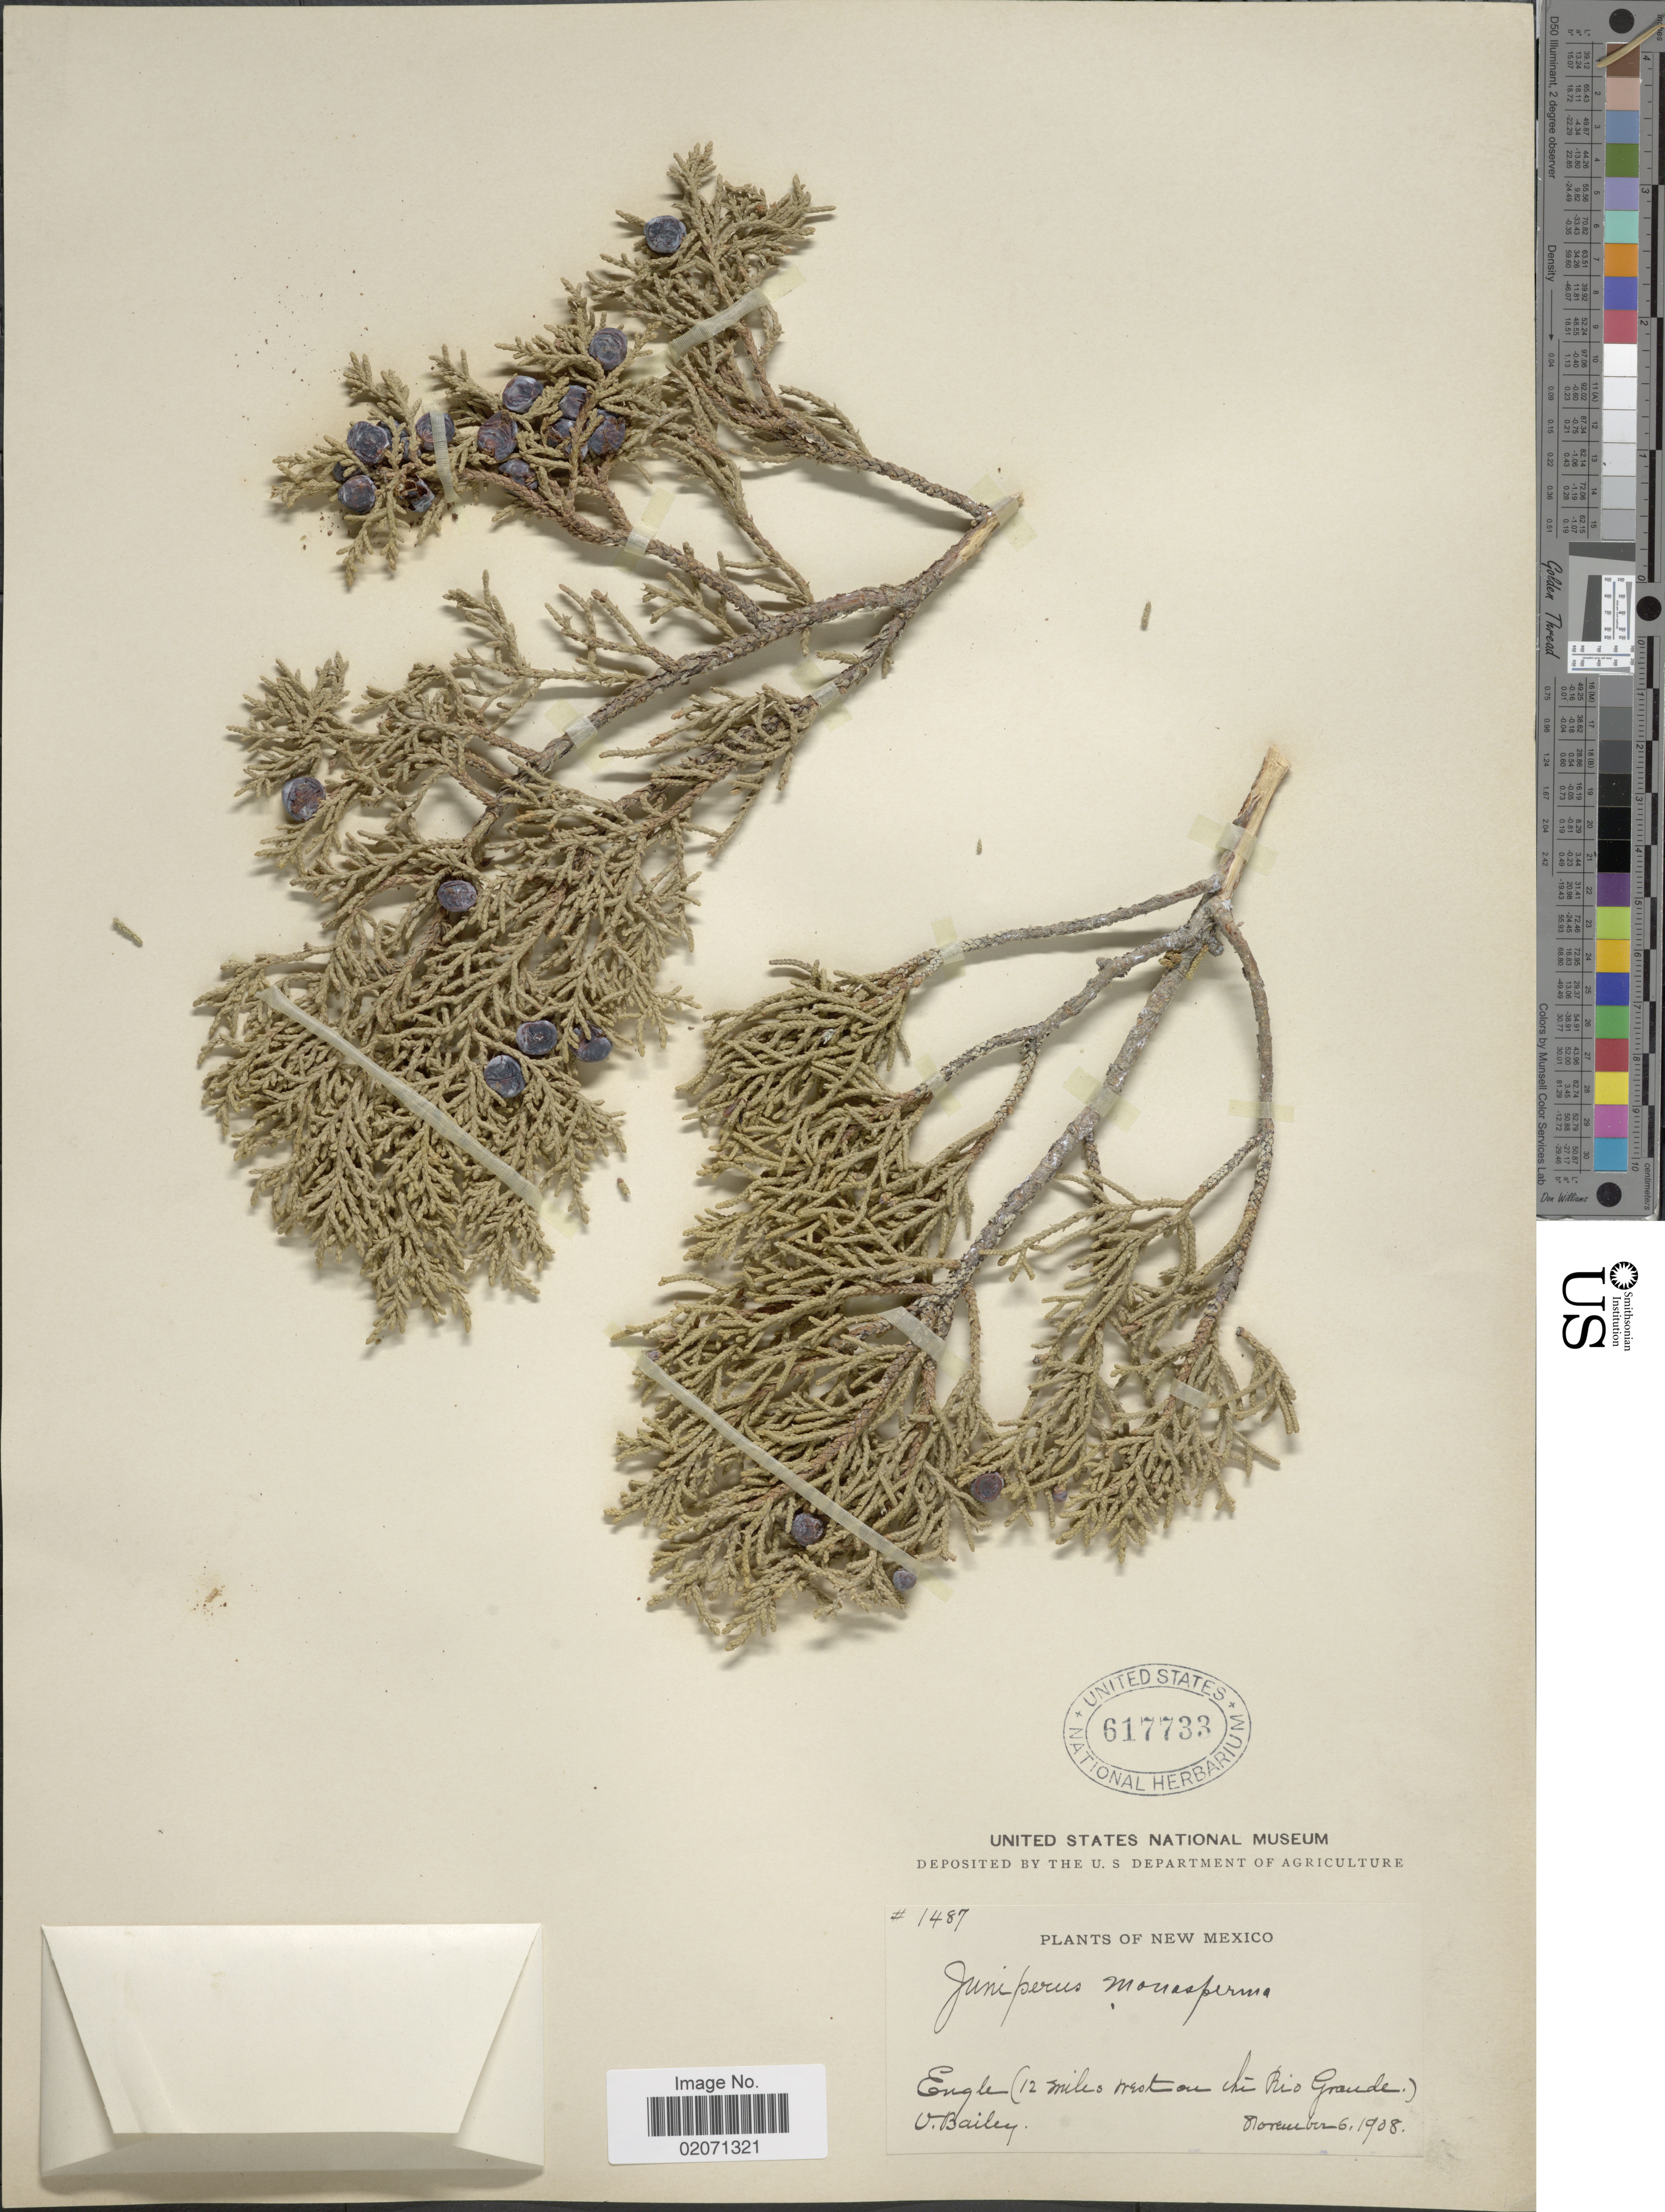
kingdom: Plantae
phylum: Tracheophyta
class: Pinopsida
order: Pinales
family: Cupressaceae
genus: Juniperus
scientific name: Juniperus monosperma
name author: (Engelm.) Sarg.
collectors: V. Bailey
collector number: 1487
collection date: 1908-11-06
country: United States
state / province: New Mexico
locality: Engle ( 12 miles west on the Rio Grande)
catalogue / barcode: US 617733